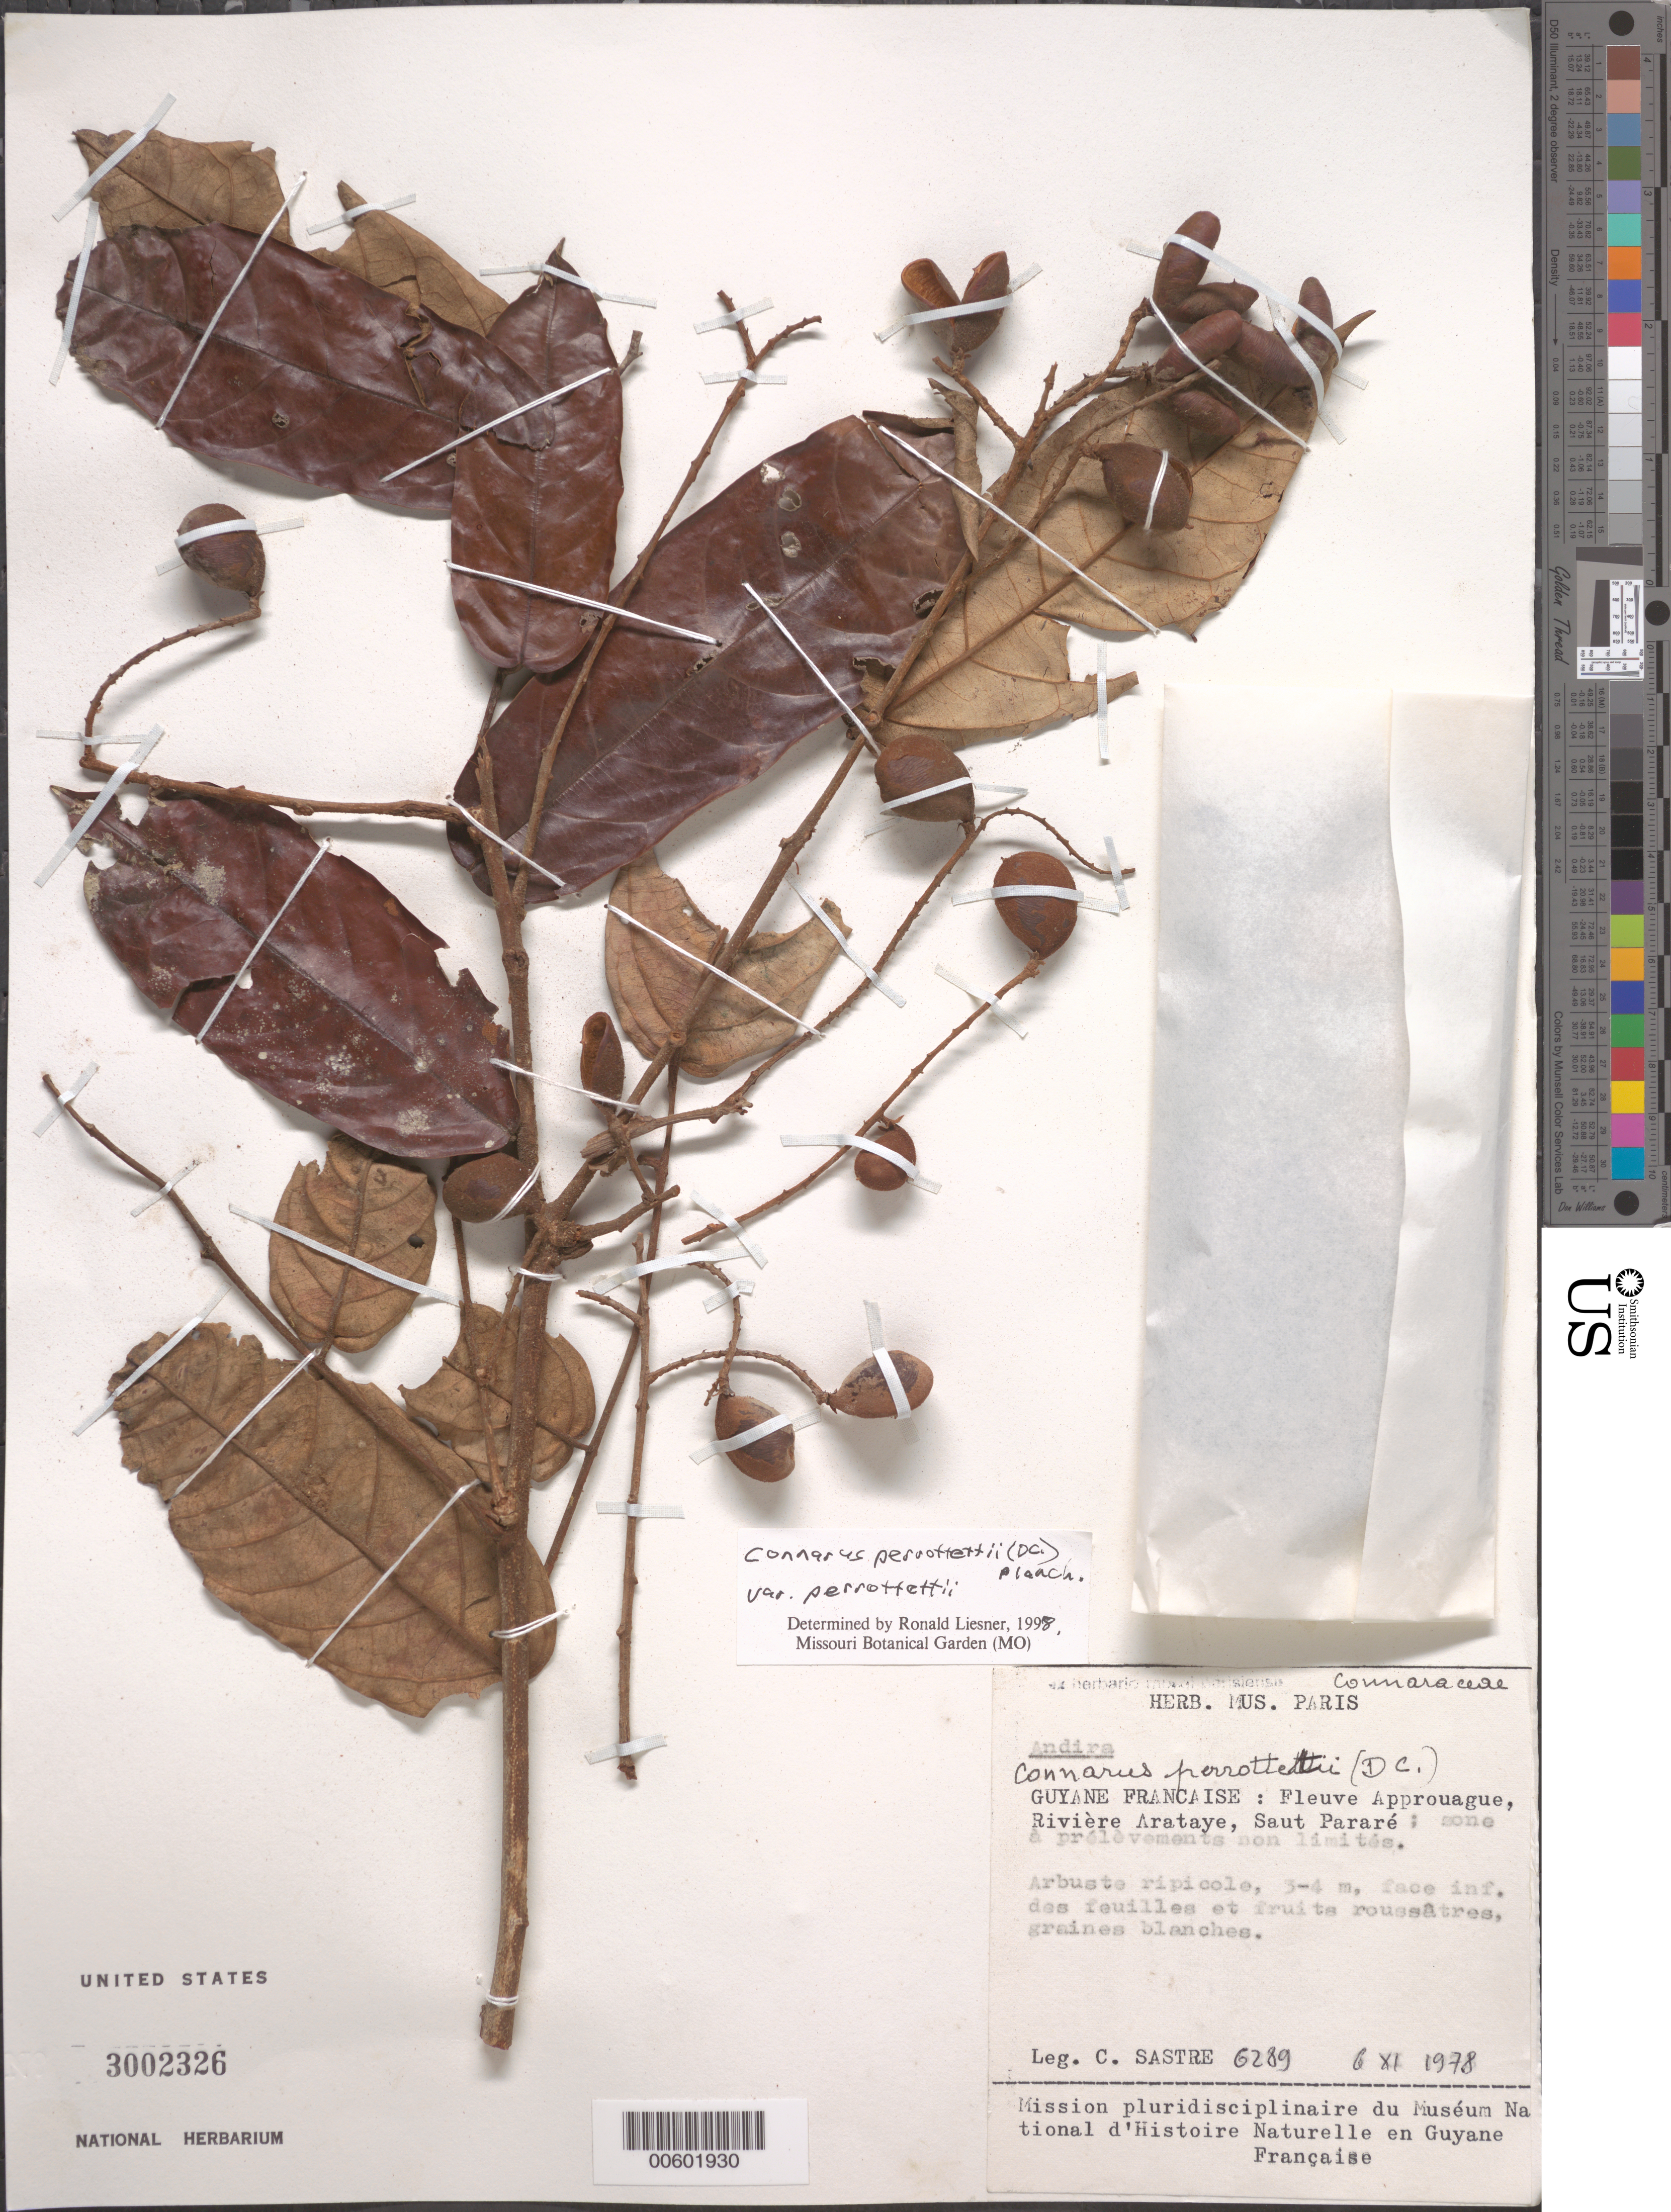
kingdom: Plantae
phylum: Tracheophyta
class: Magnoliopsida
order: Oxalidales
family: Connaraceae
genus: Connarus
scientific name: Connarus perrottetii var. perrottetii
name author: (DC.) Planch.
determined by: Liesner, R. L.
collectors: C. H. L. Sastre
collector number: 6289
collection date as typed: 6-Nov-78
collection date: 1978-11-06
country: French Guiana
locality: Saut Pararé, Rivière Arataye, Fleuve Approuague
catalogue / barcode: US 3002326